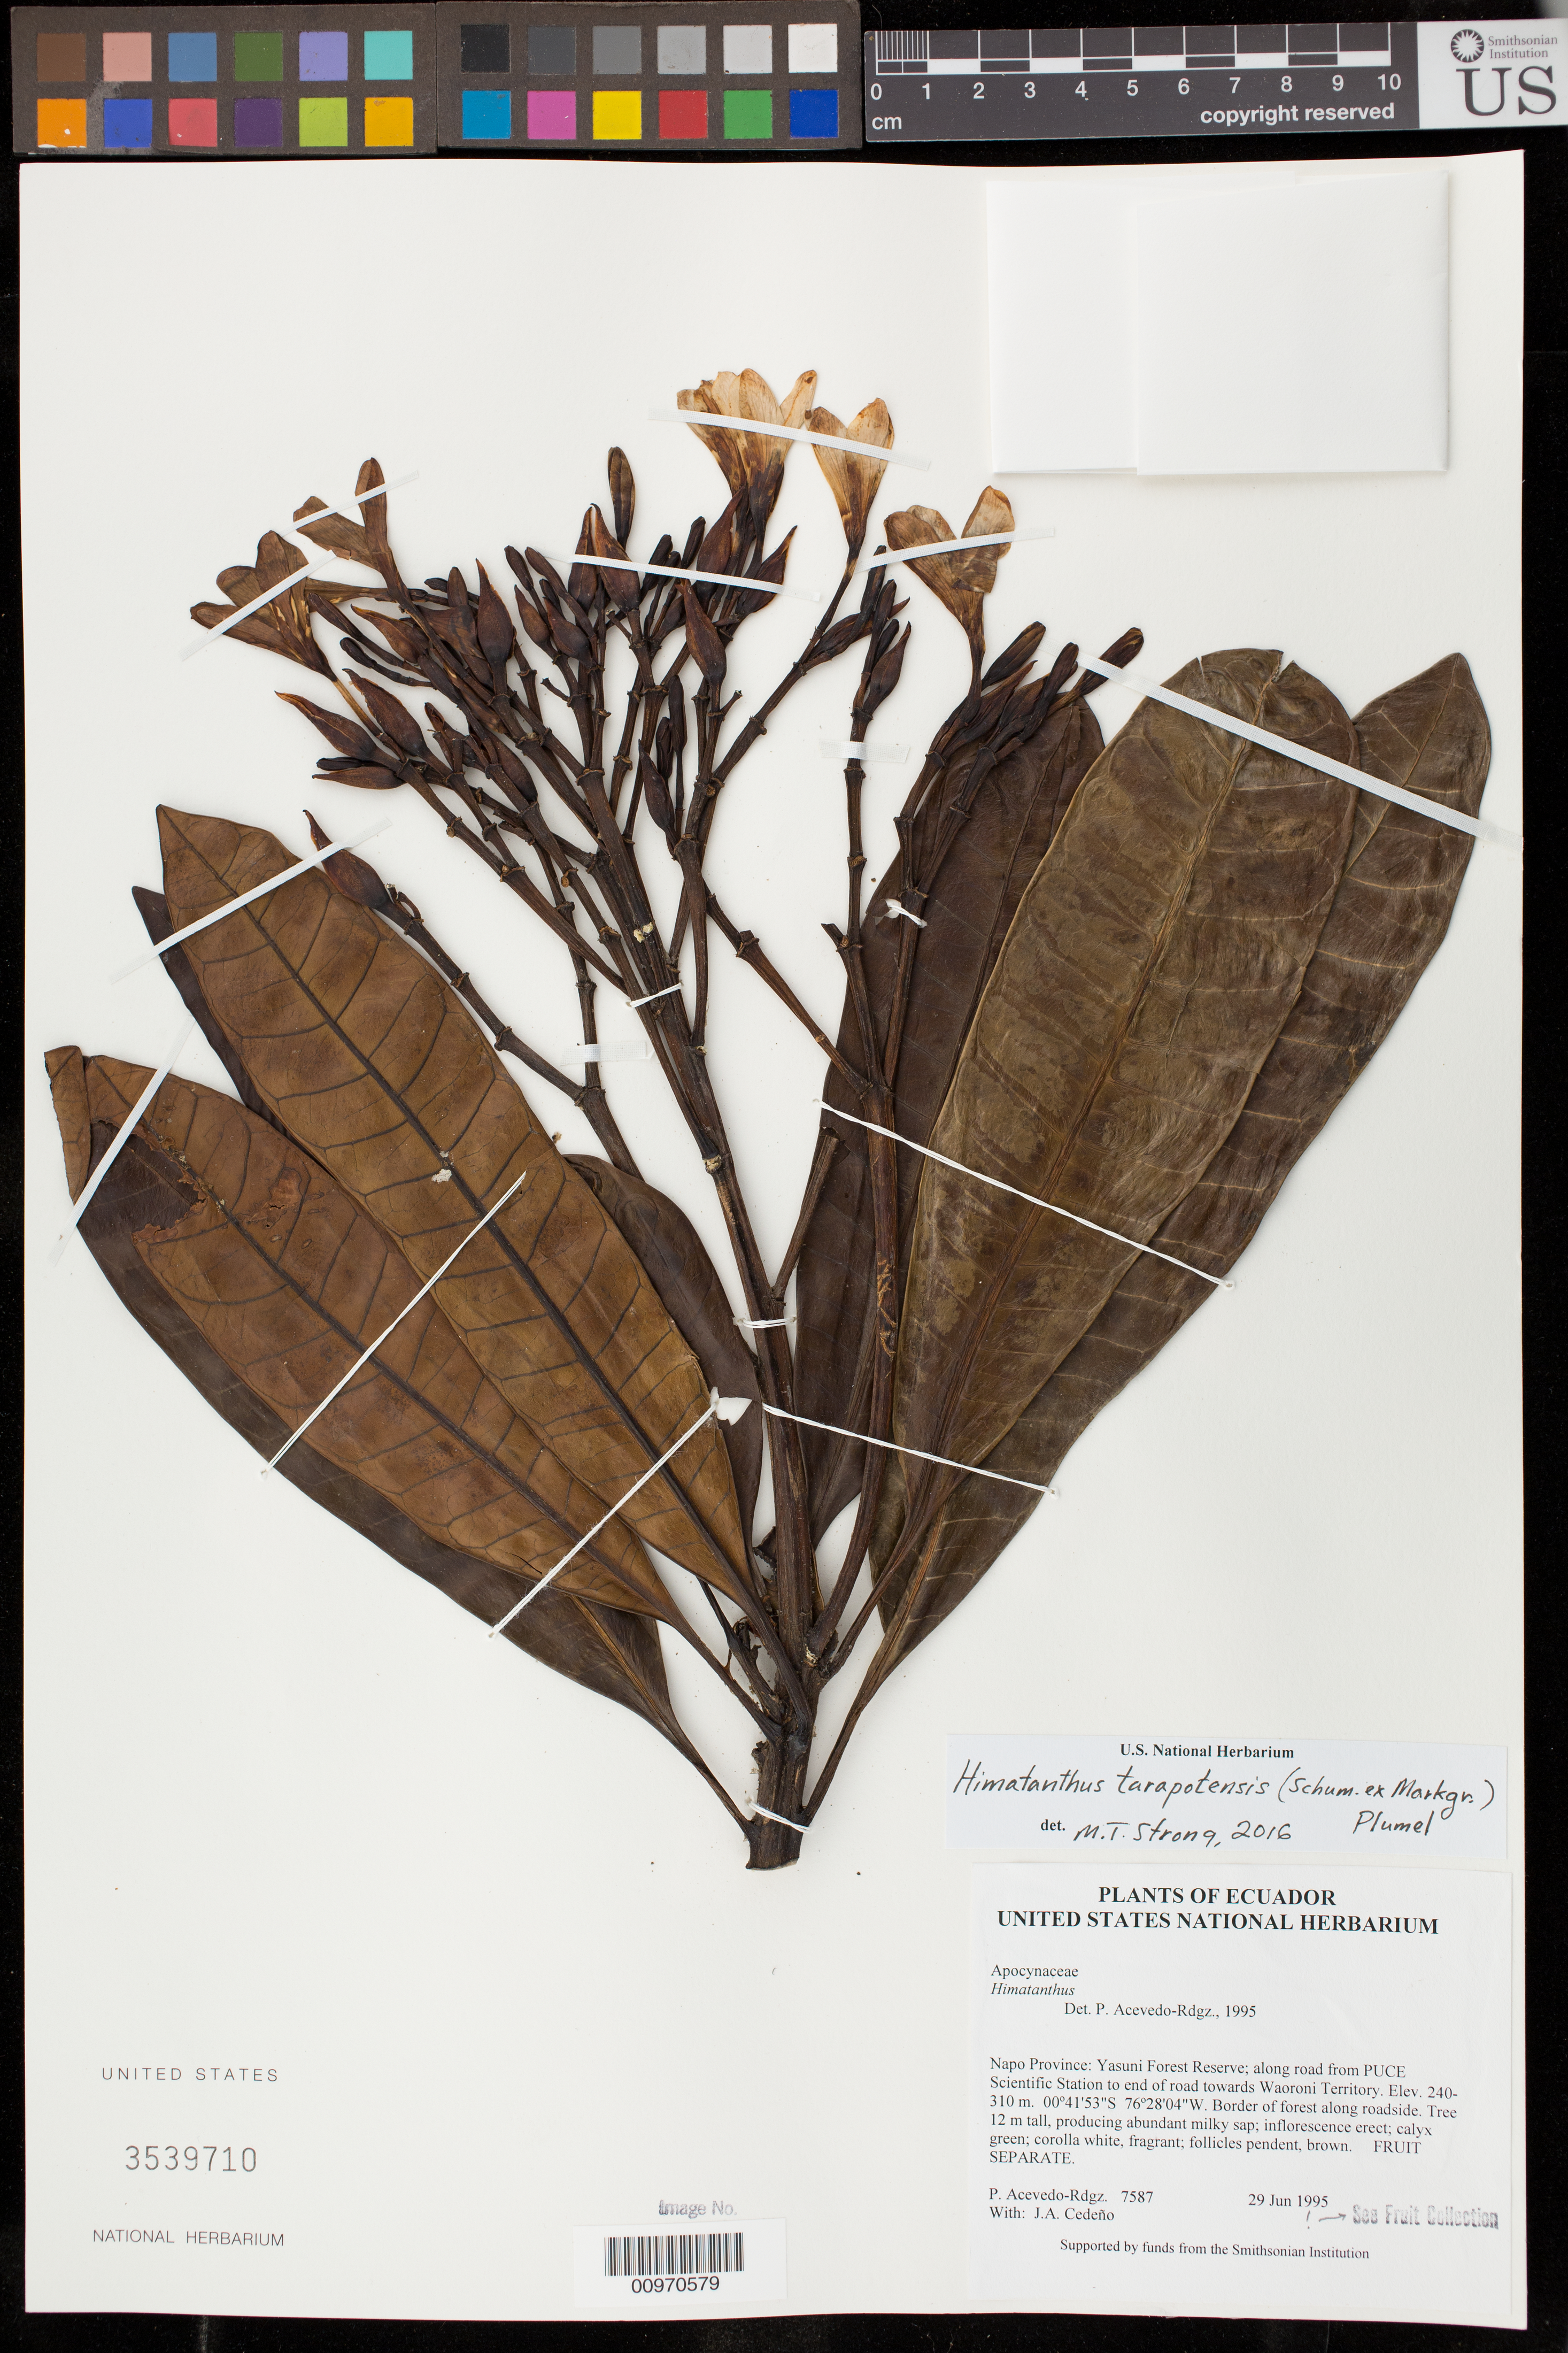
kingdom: Plantae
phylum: Tracheophyta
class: Magnoliopsida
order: Gentianales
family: Apocynaceae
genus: Himatanthus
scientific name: Himatanthus tarapotensis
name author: (K. Schum. ex Markgr.) Plumel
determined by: Strong, M. T., (US), Smithsonian Institution - National Museum of Natural History (UNITED STATES)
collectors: P. Acevedo-Rodr. & J. A. Cedeño M.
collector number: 7587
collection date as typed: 29 Jun 1995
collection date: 1995-06-29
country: Ecuador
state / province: Napo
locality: Napo Province: Yasuni Forest Reserve; along road from PUCE Scientific Station to end of road towards Waoroni Territory.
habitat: Border of forest along roadside.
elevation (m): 240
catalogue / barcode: US 3539710